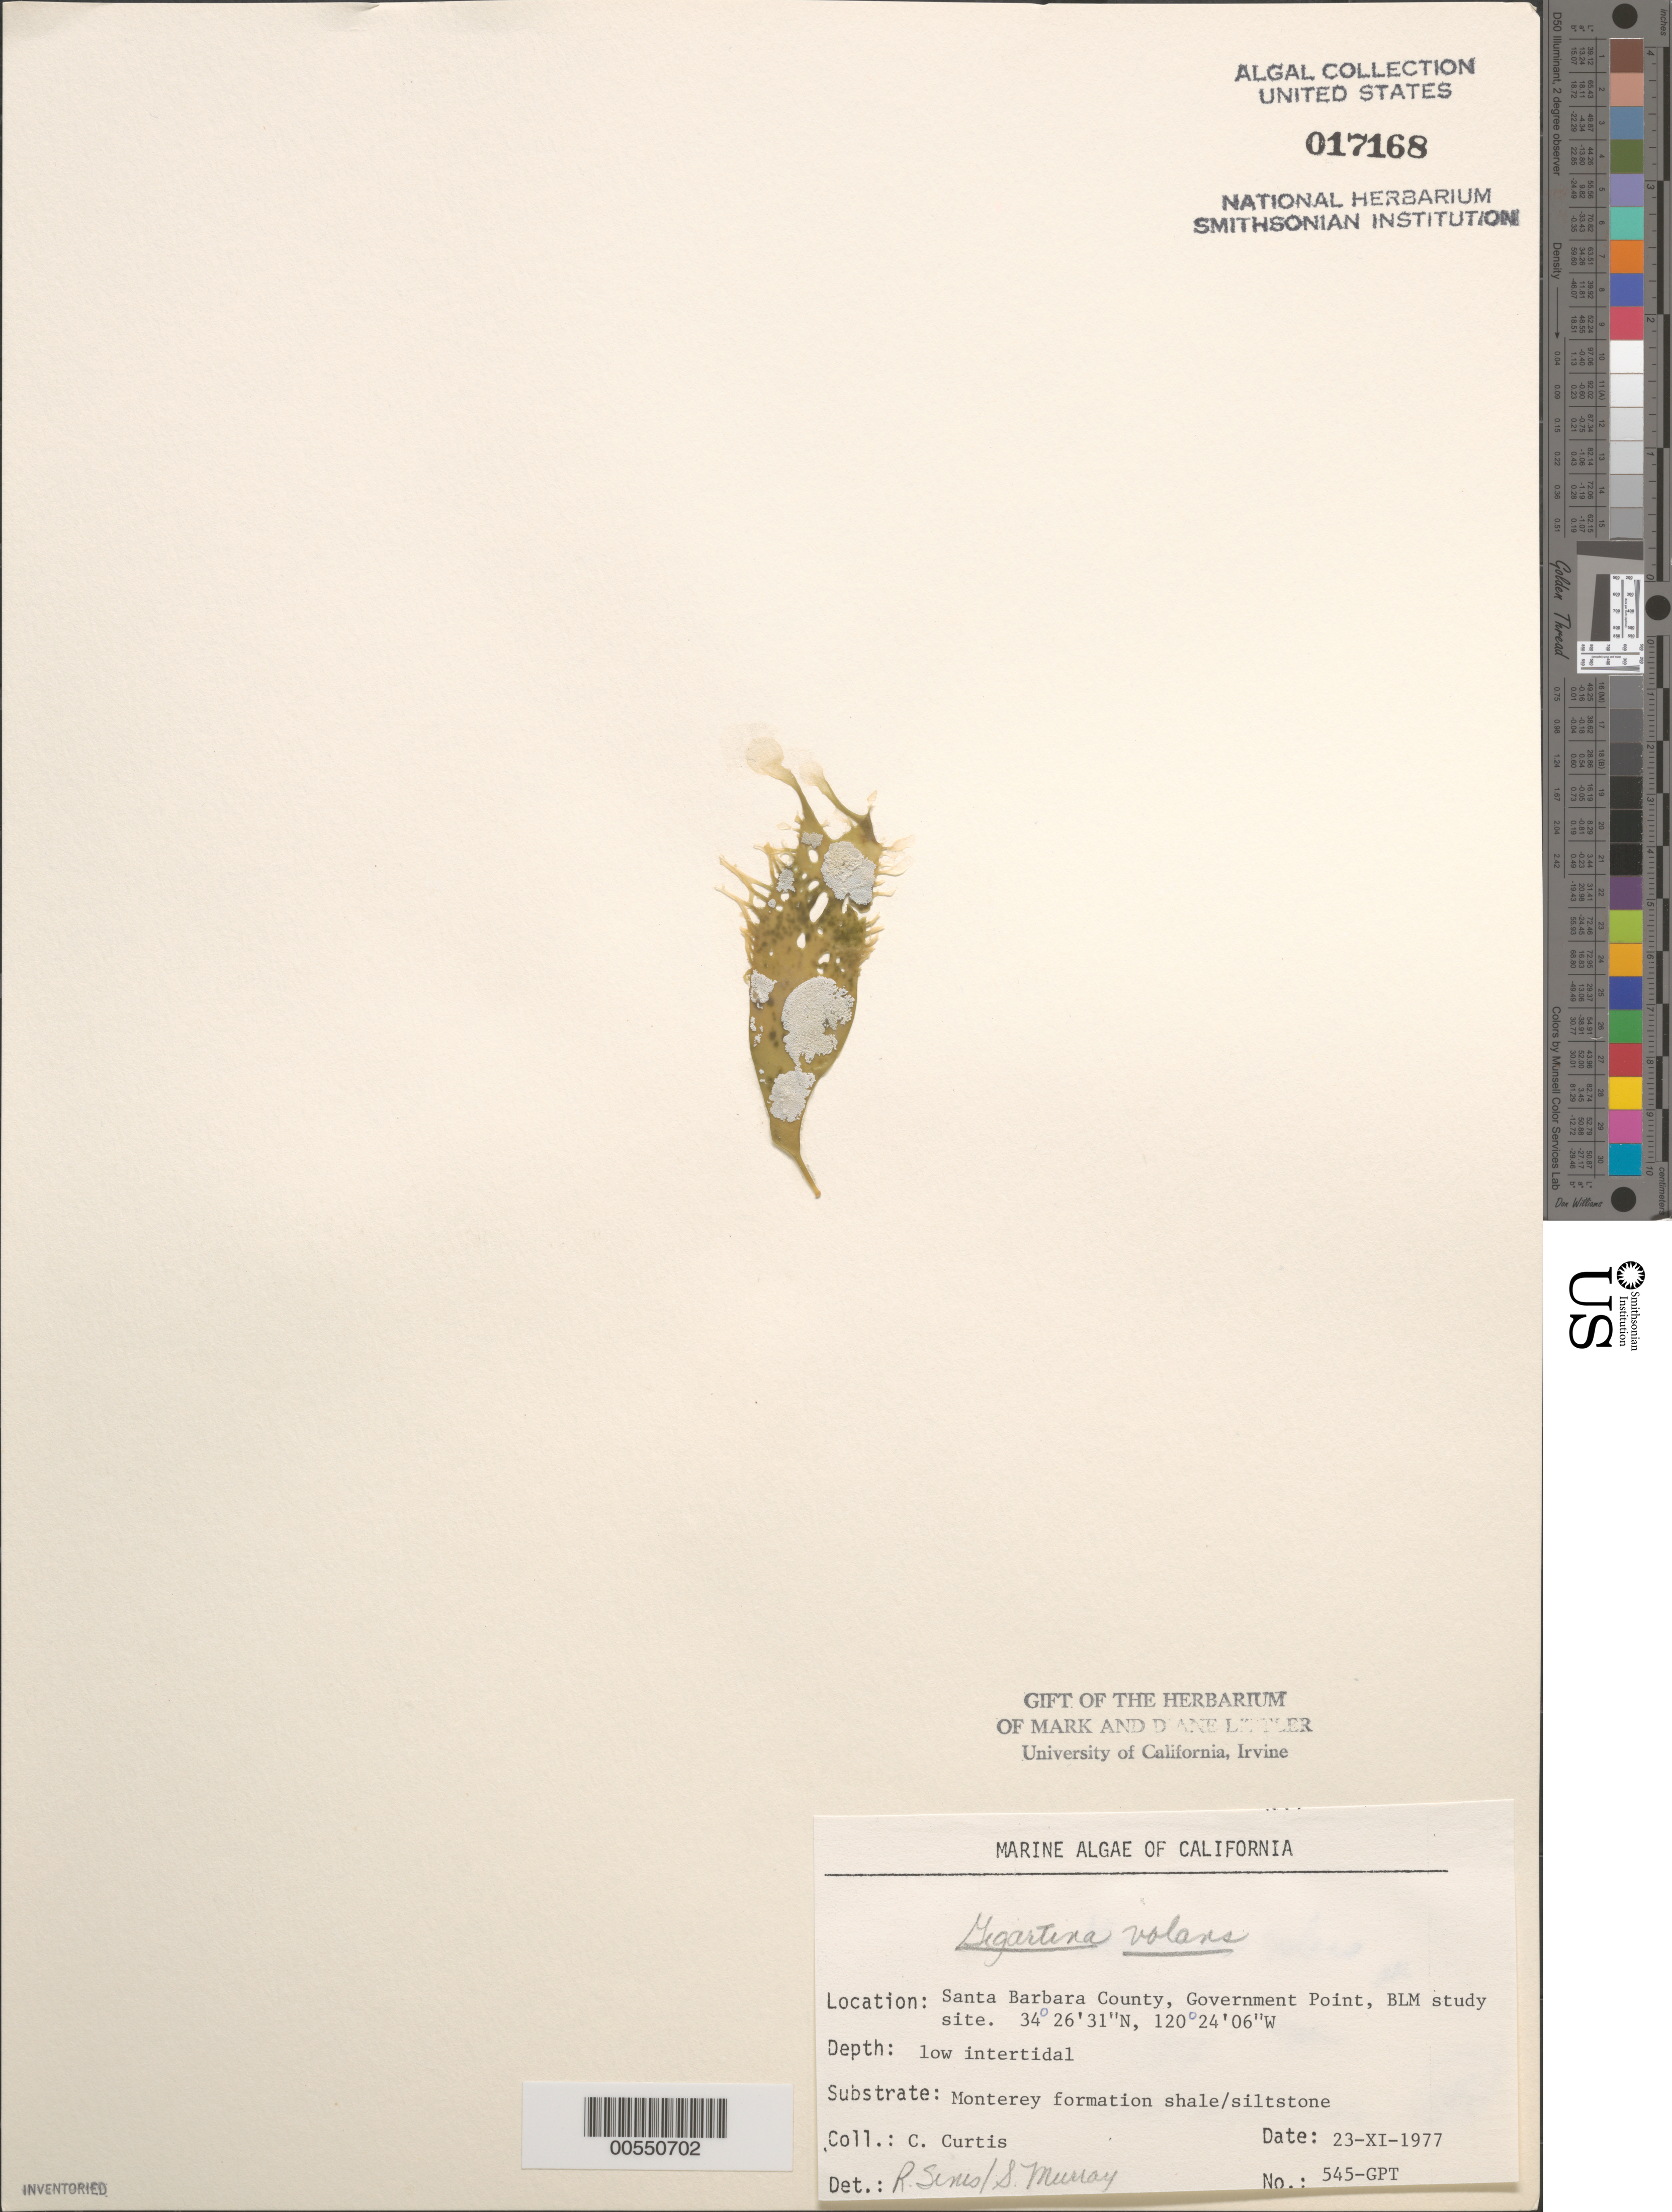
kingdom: Plantae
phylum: Rhodophyta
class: Florideophyceae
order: Gigartinales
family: Gigartinaceae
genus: Mazzaella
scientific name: Mazzaella volans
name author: (C. Agardh) Fredericq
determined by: Algae name updating Project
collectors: C. Curtis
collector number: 545-gpt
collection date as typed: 23 Nov 1977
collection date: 1977-11-23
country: United States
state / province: California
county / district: Santa Barbara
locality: Government Point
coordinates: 34 26'31"N, 120 24'06"W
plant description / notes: BLM-SOCALBIGHT Rocky Intertidal Survey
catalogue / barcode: US 17168